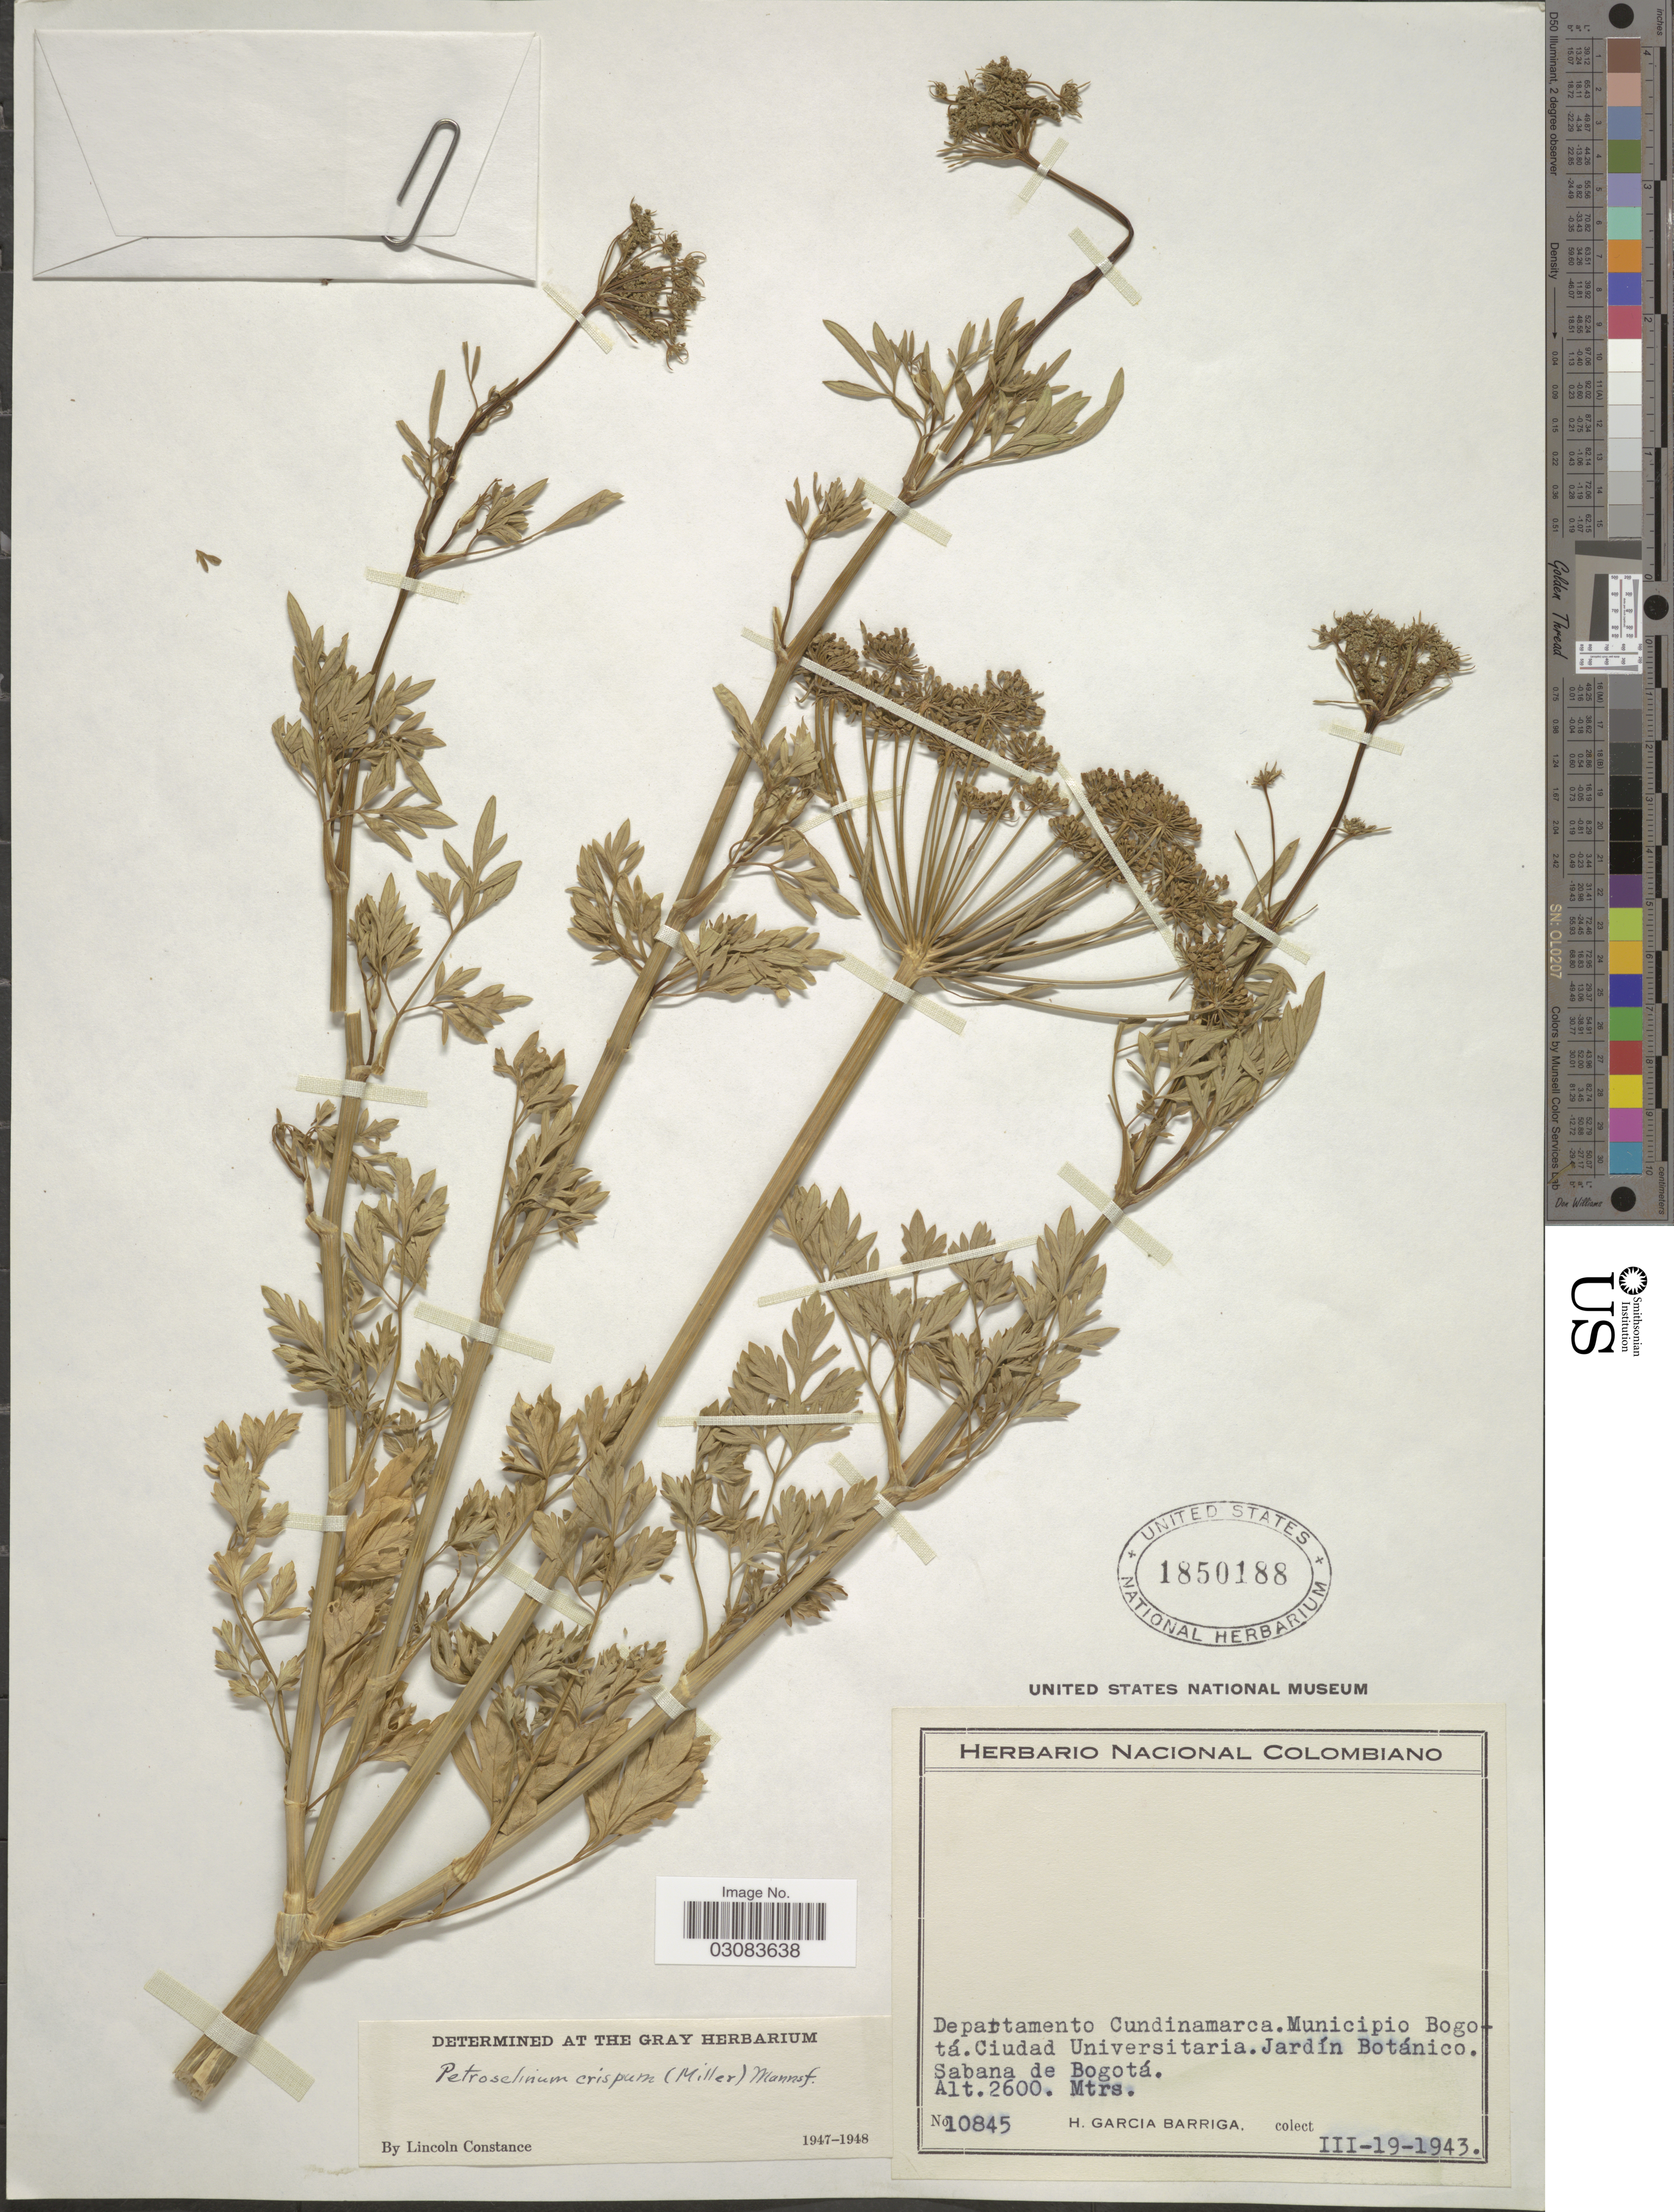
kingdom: Plantae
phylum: Tracheophyta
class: Magnoliopsida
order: Apiales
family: Apiaceae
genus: Petroselinum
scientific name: Petroselinum crispum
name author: (Mill.) Fuss.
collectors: H. García Barriga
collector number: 10845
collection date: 1943-03-19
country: Colombia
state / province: Cundinamarca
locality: Departamento Cundinamarca. Municipio Bogotá. Ciudad Universitaria. Jardín Botánico. Sabana de Bogotá.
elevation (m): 2600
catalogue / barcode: US 1850188